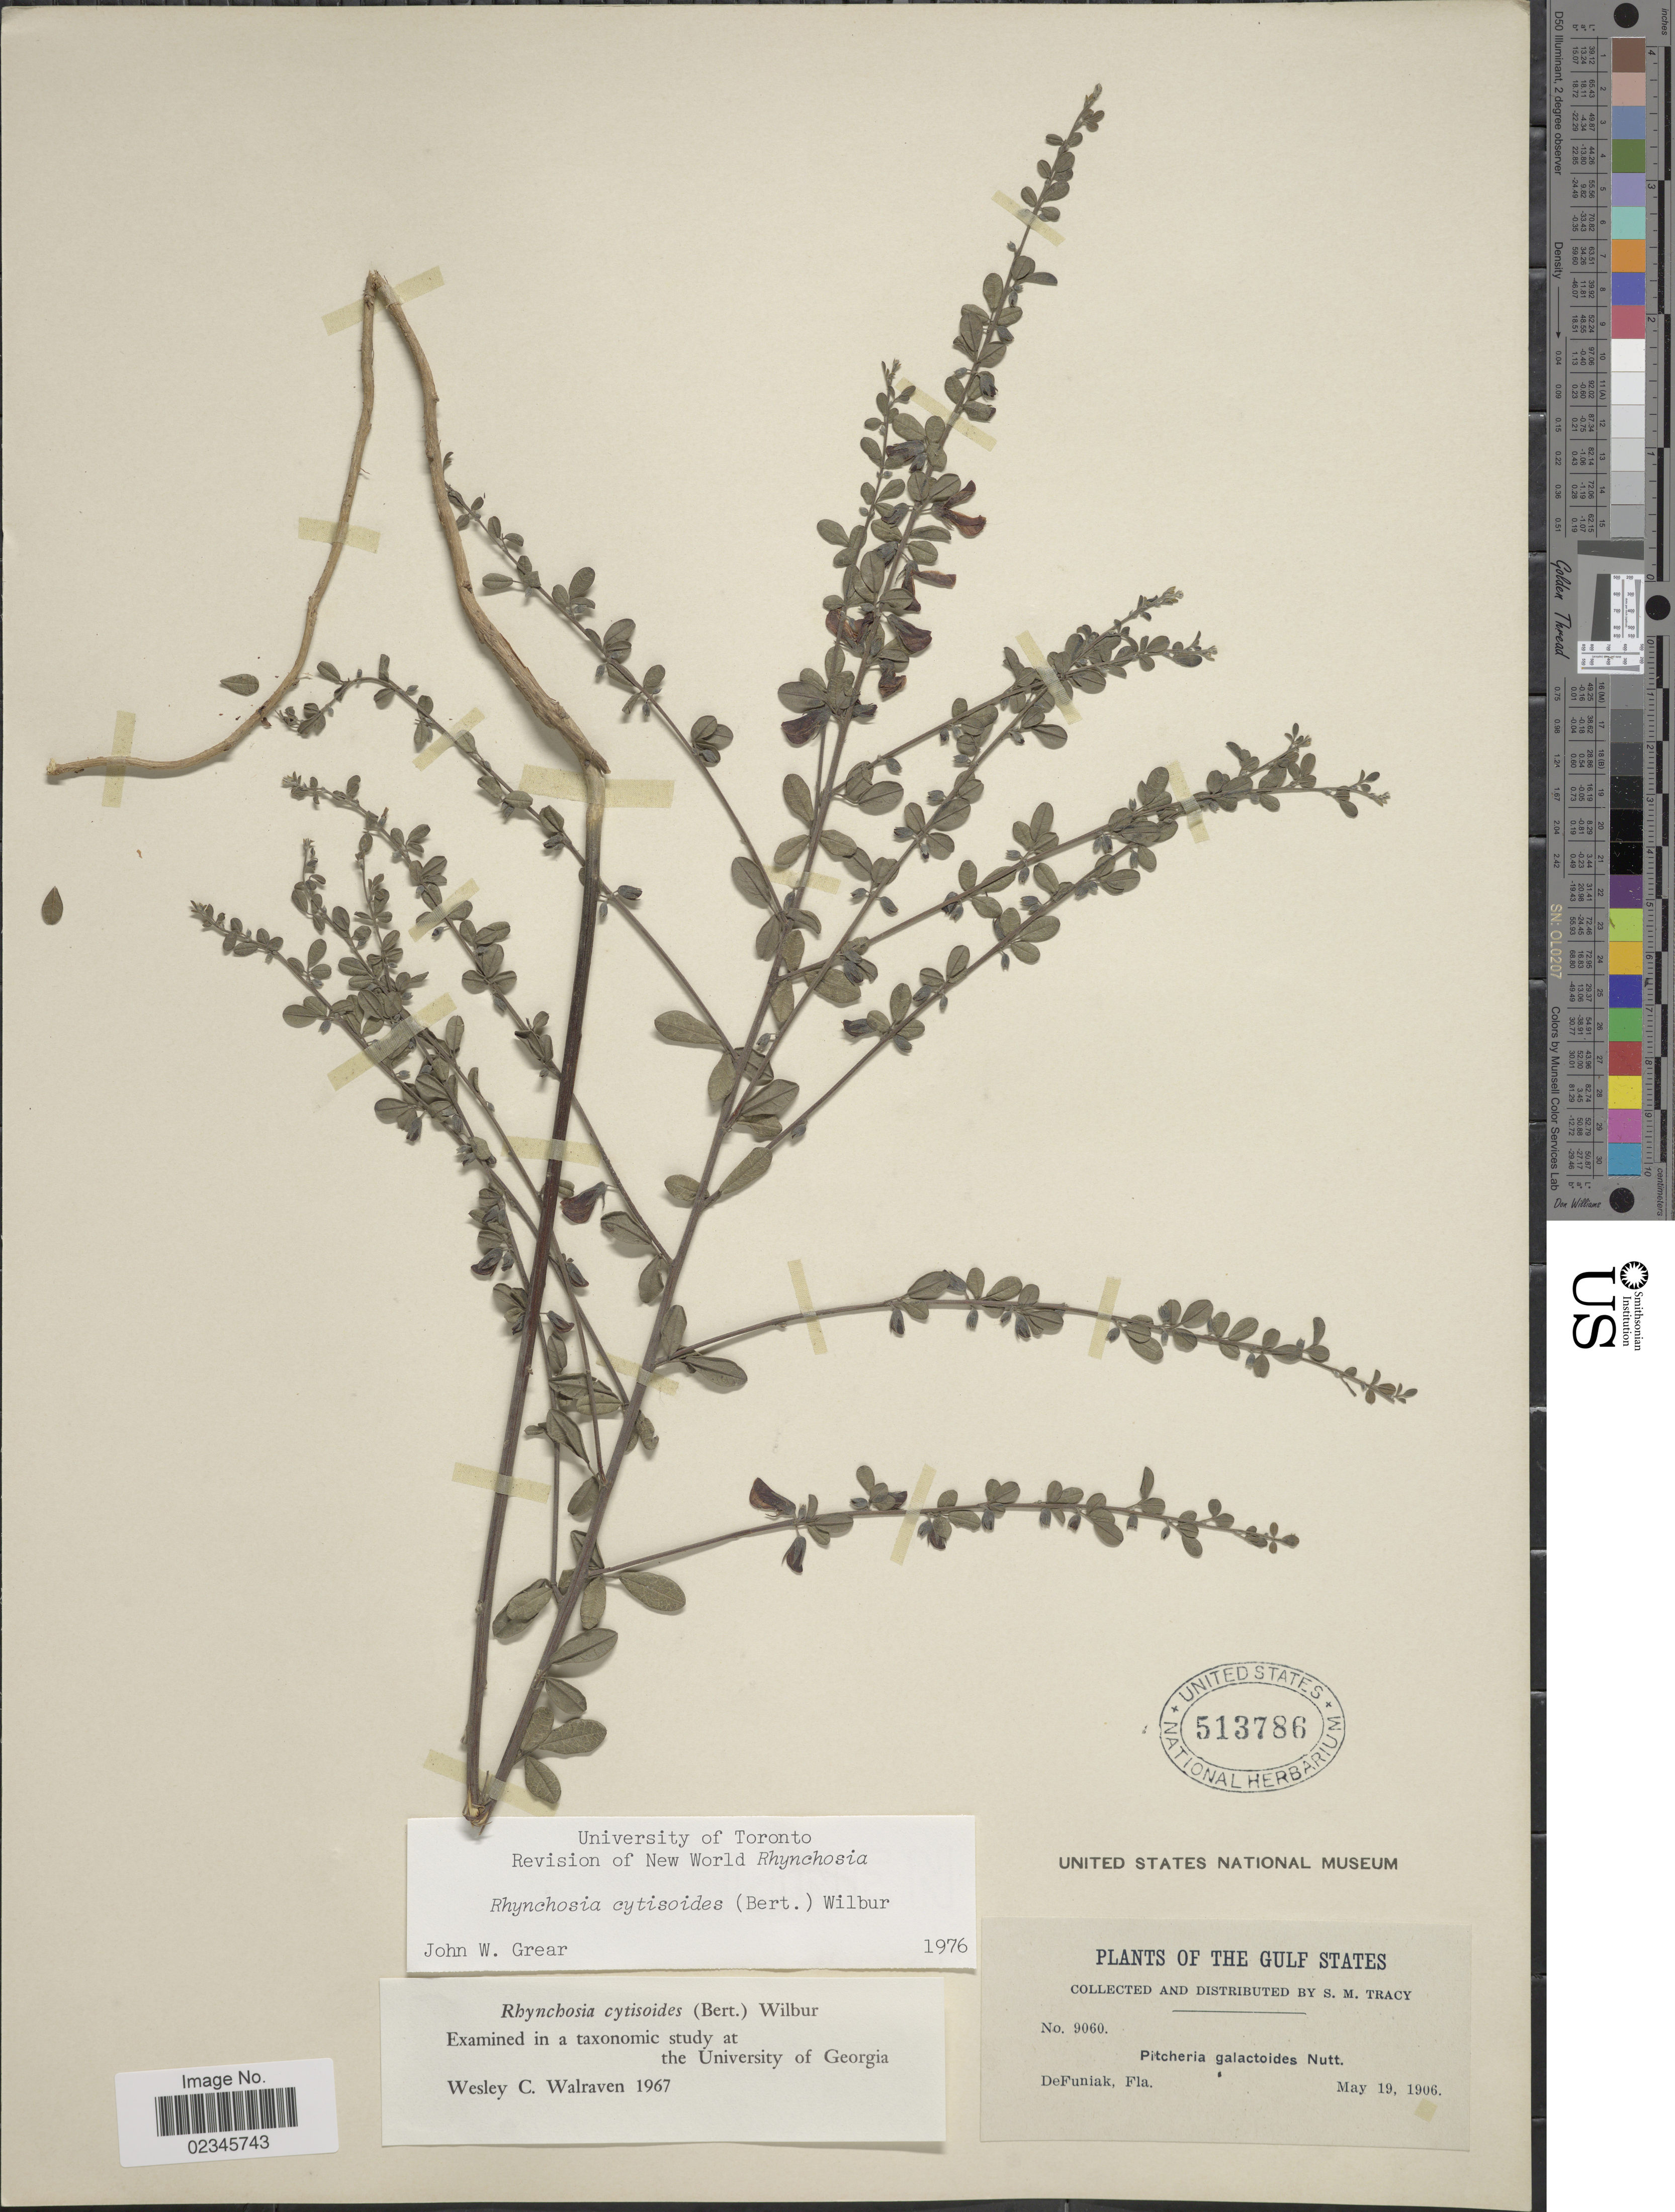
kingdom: Plantae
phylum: Tracheophyta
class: Magnoliopsida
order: Fabales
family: Fabaceae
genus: Rhynchosia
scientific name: Rhynchosia cytisoides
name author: (Bertol.) Wilbur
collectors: S. M. Tracy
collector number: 9060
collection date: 1906-05-19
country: United States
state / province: Florida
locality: The Gulf States, DeFuniak.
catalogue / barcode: US 513786